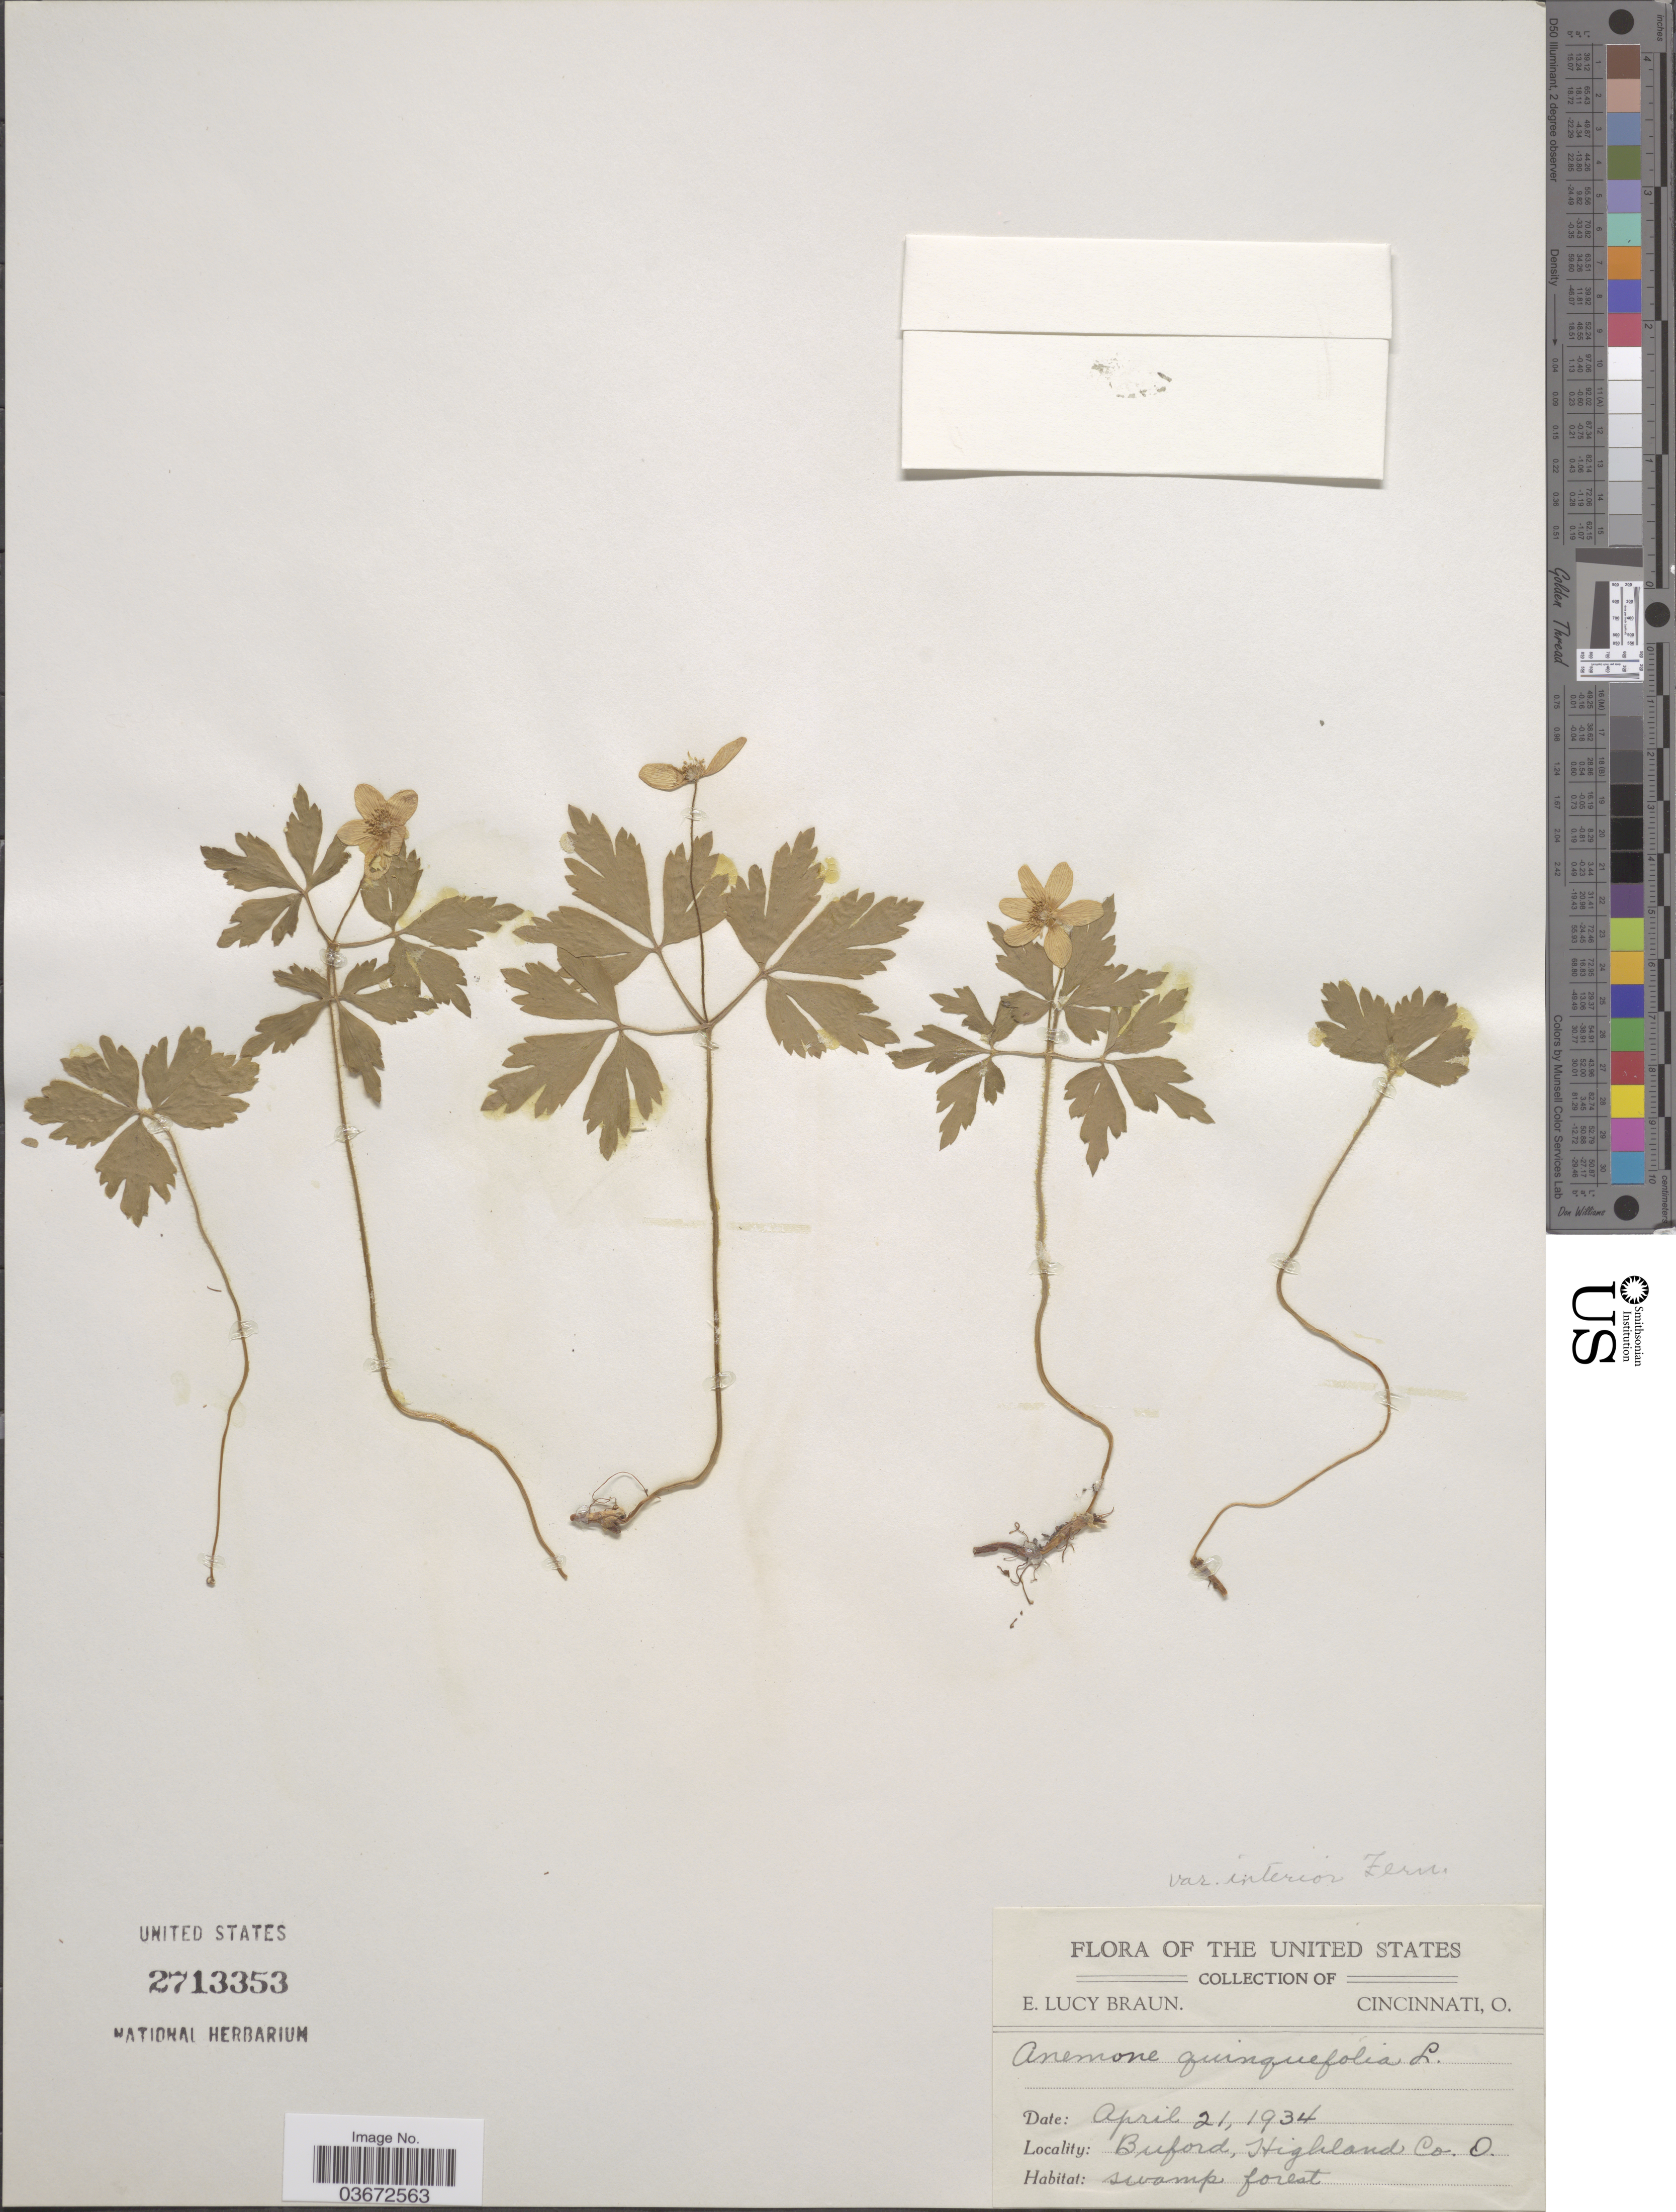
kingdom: Plantae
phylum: Tracheophyta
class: Magnoliopsida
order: Ranunculales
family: Ranunculaceae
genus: Anemone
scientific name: Anemone quinquefolia var. interior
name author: Fernald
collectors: E. L. Braun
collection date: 1934-04-21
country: United States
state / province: Ohio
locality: Buford, Highland Co.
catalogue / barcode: US 2713353